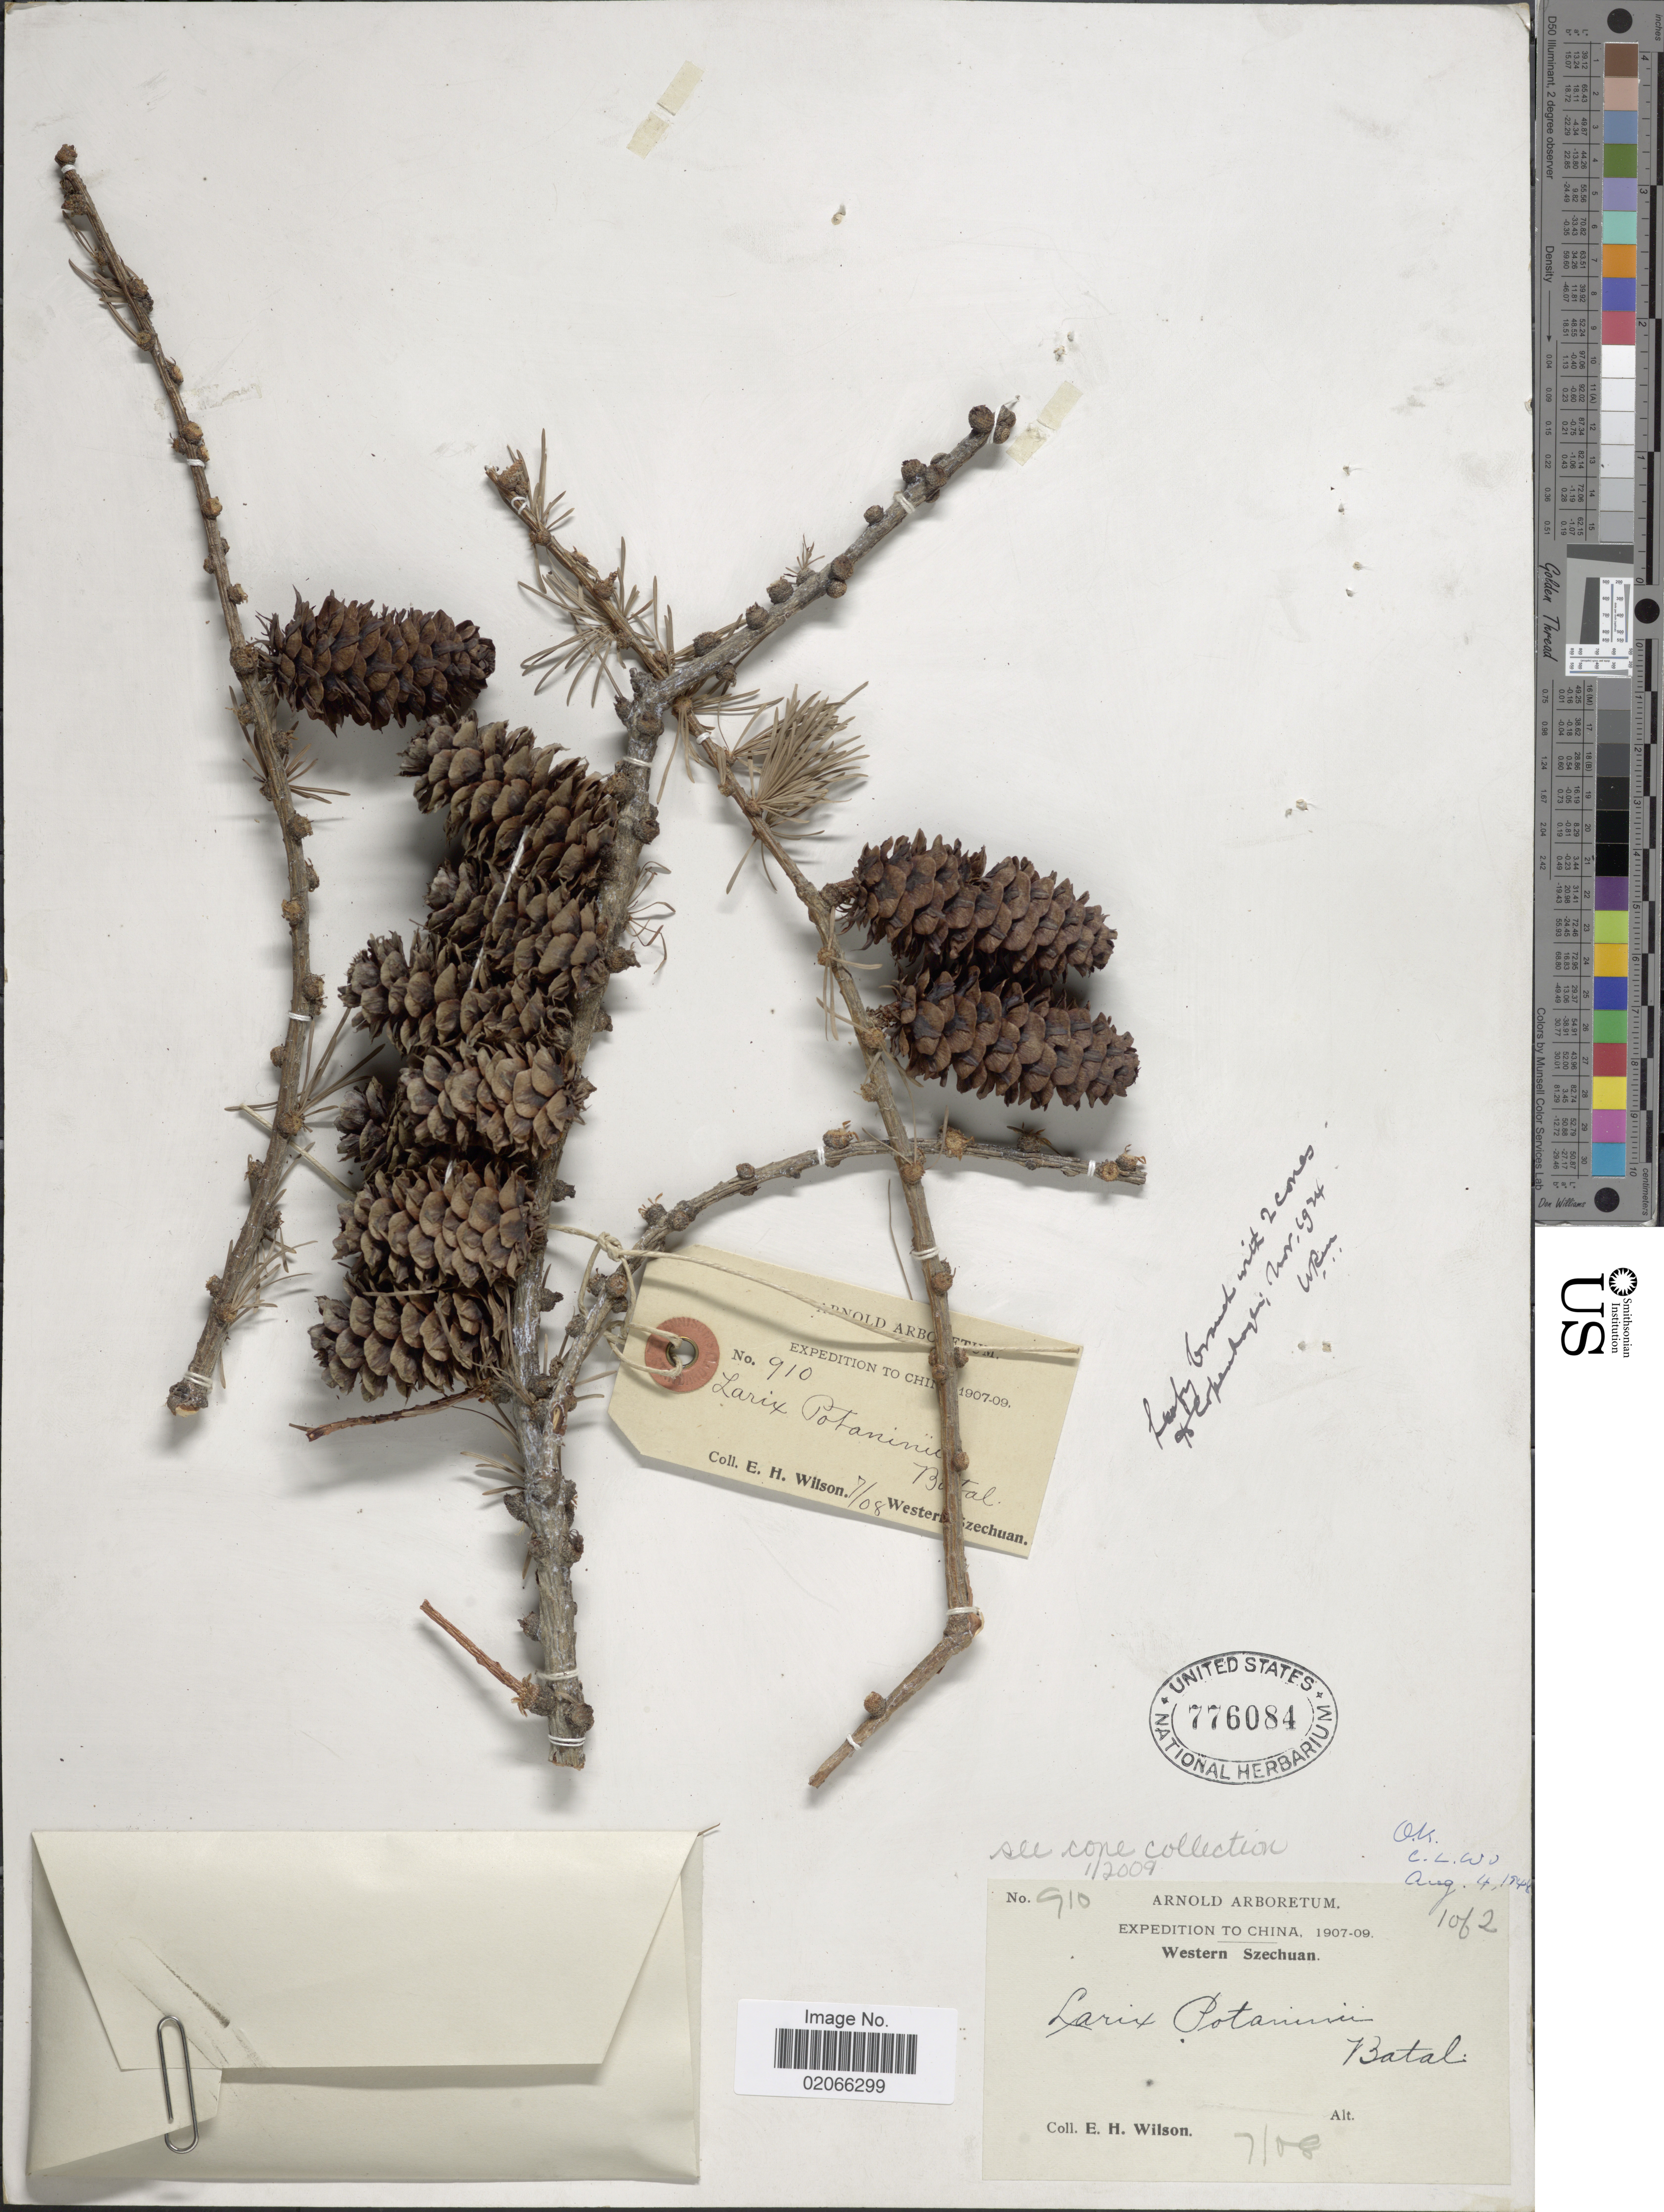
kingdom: Plantae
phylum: Tracheophyta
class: Pinopsida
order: Pinales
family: Pinaceae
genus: Larix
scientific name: Larix potaninii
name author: Batalin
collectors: E. Wilson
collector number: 910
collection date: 1908-07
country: China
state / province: Sichuan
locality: Western Szechuan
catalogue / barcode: US 776084